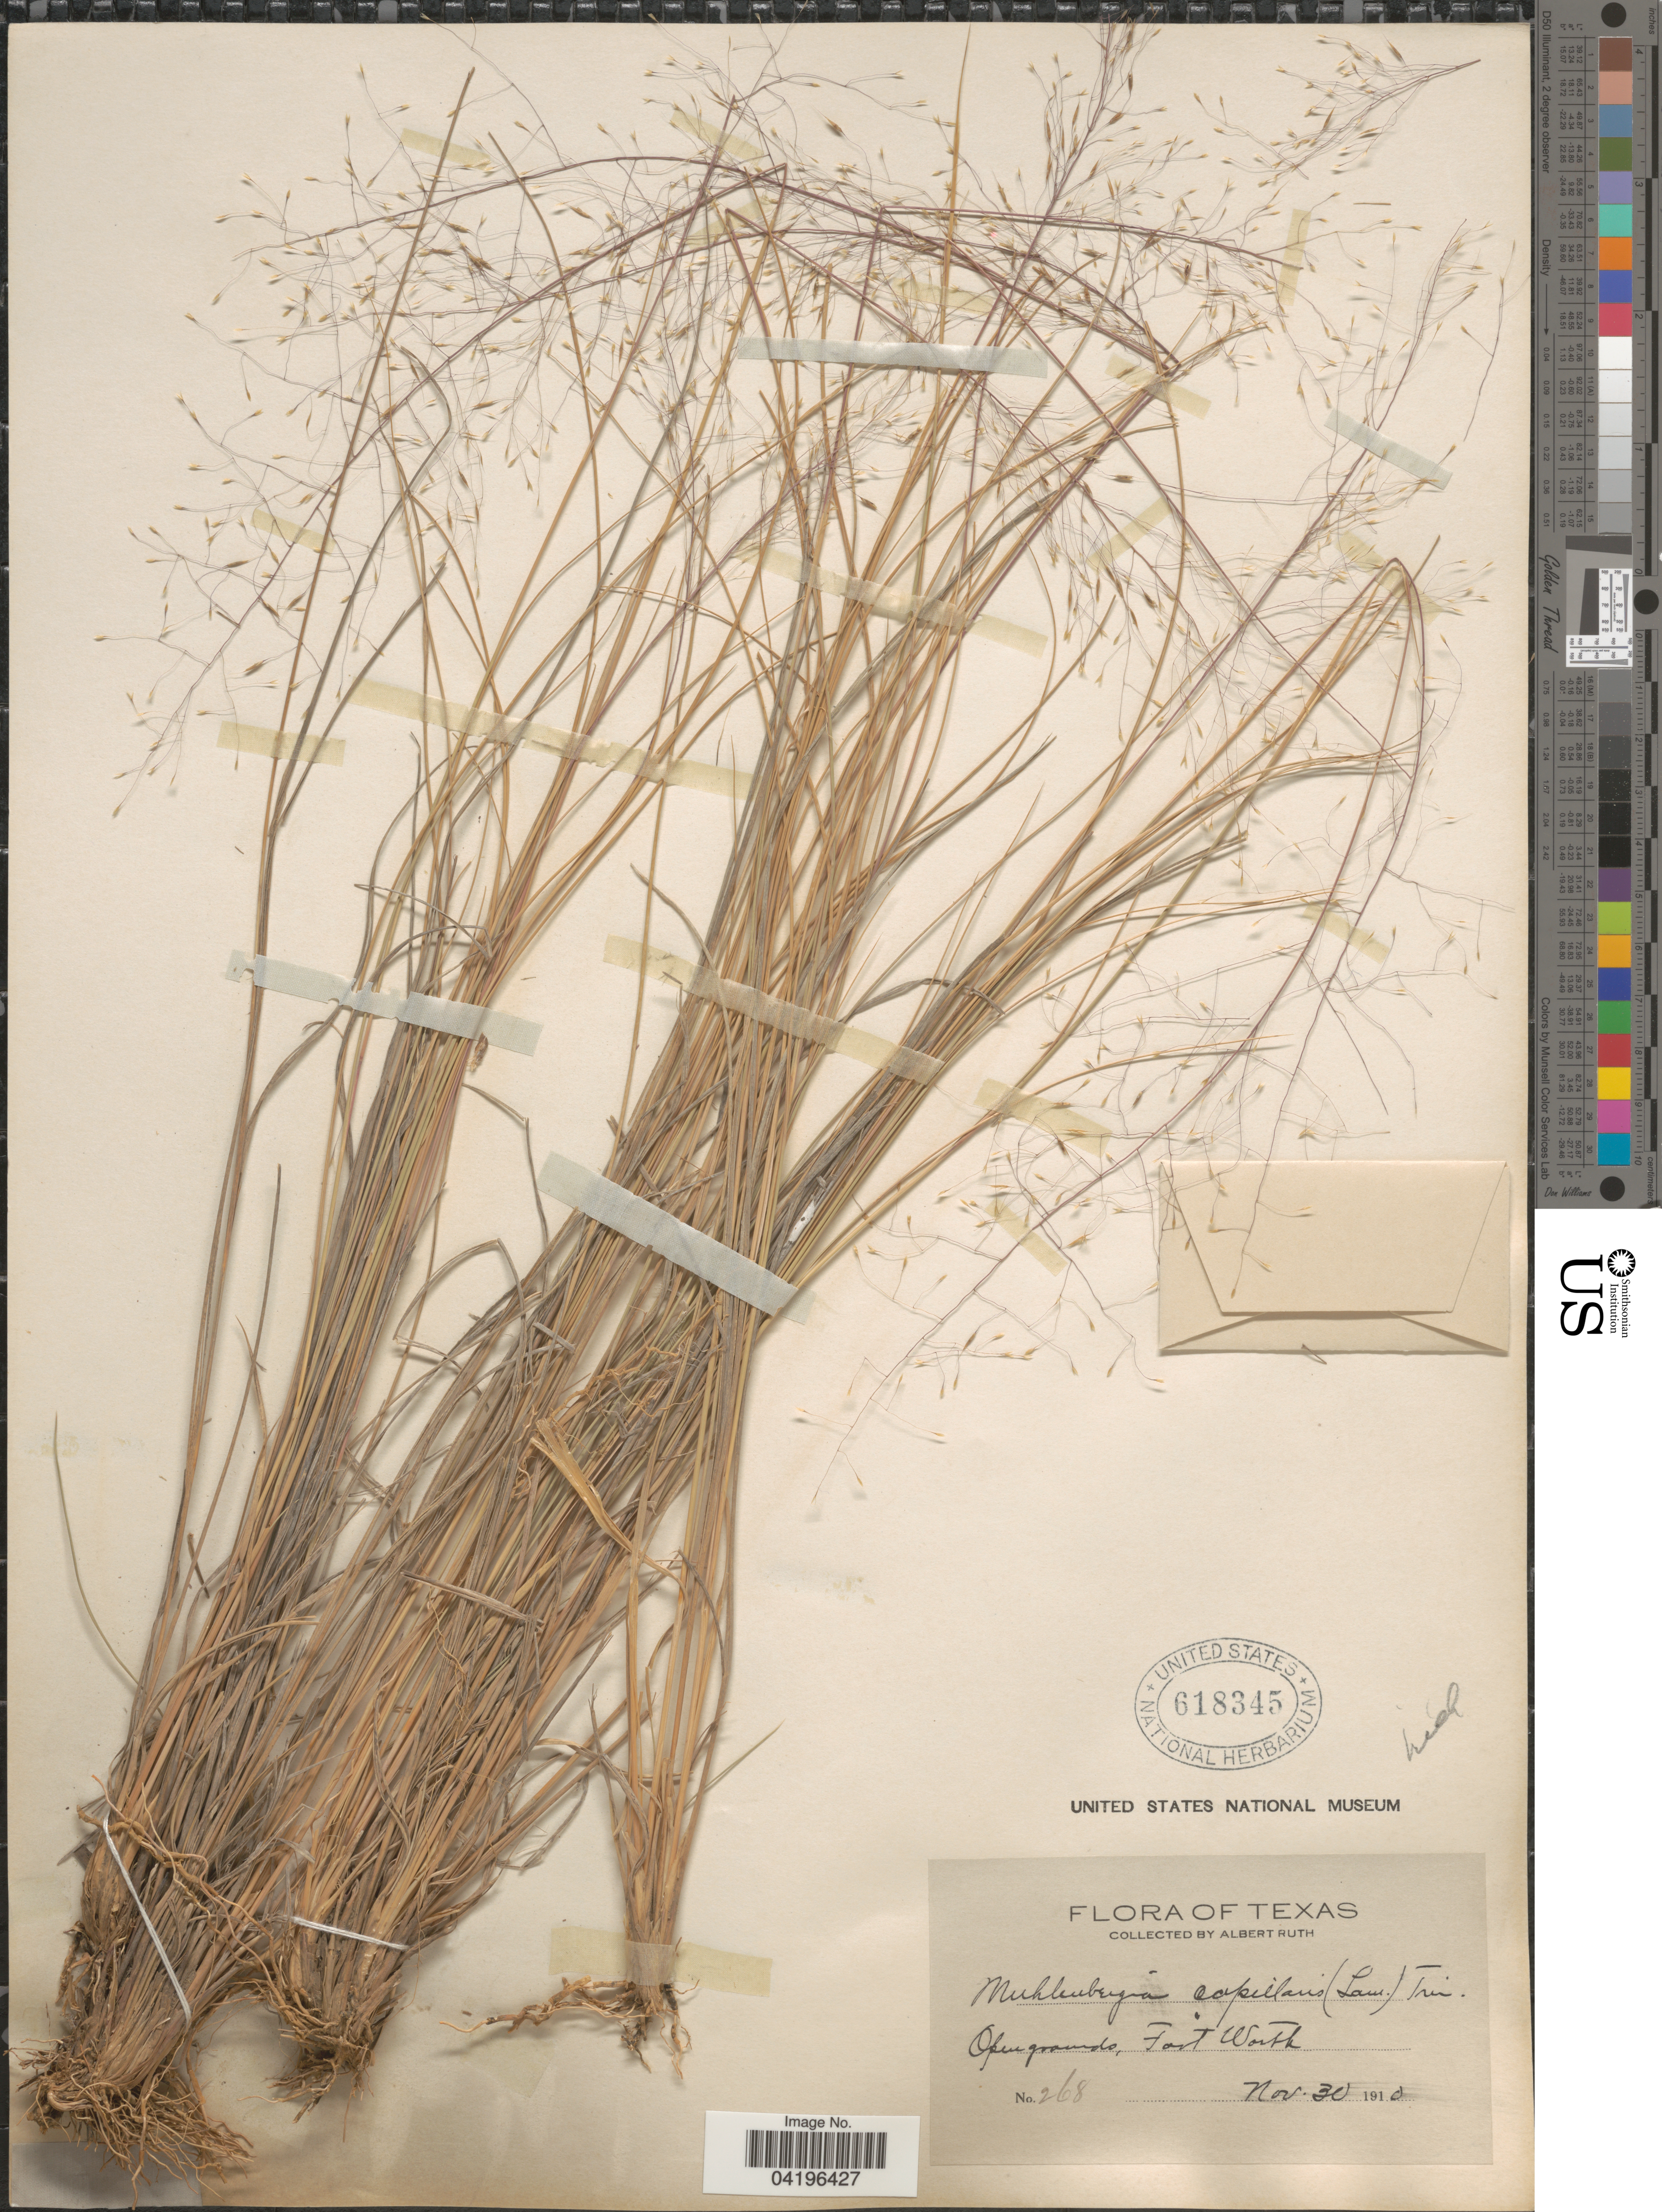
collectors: A. Ruth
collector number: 268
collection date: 1910-11-30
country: United States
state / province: Texas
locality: Open grounds, Fort Worth.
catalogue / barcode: US 618345